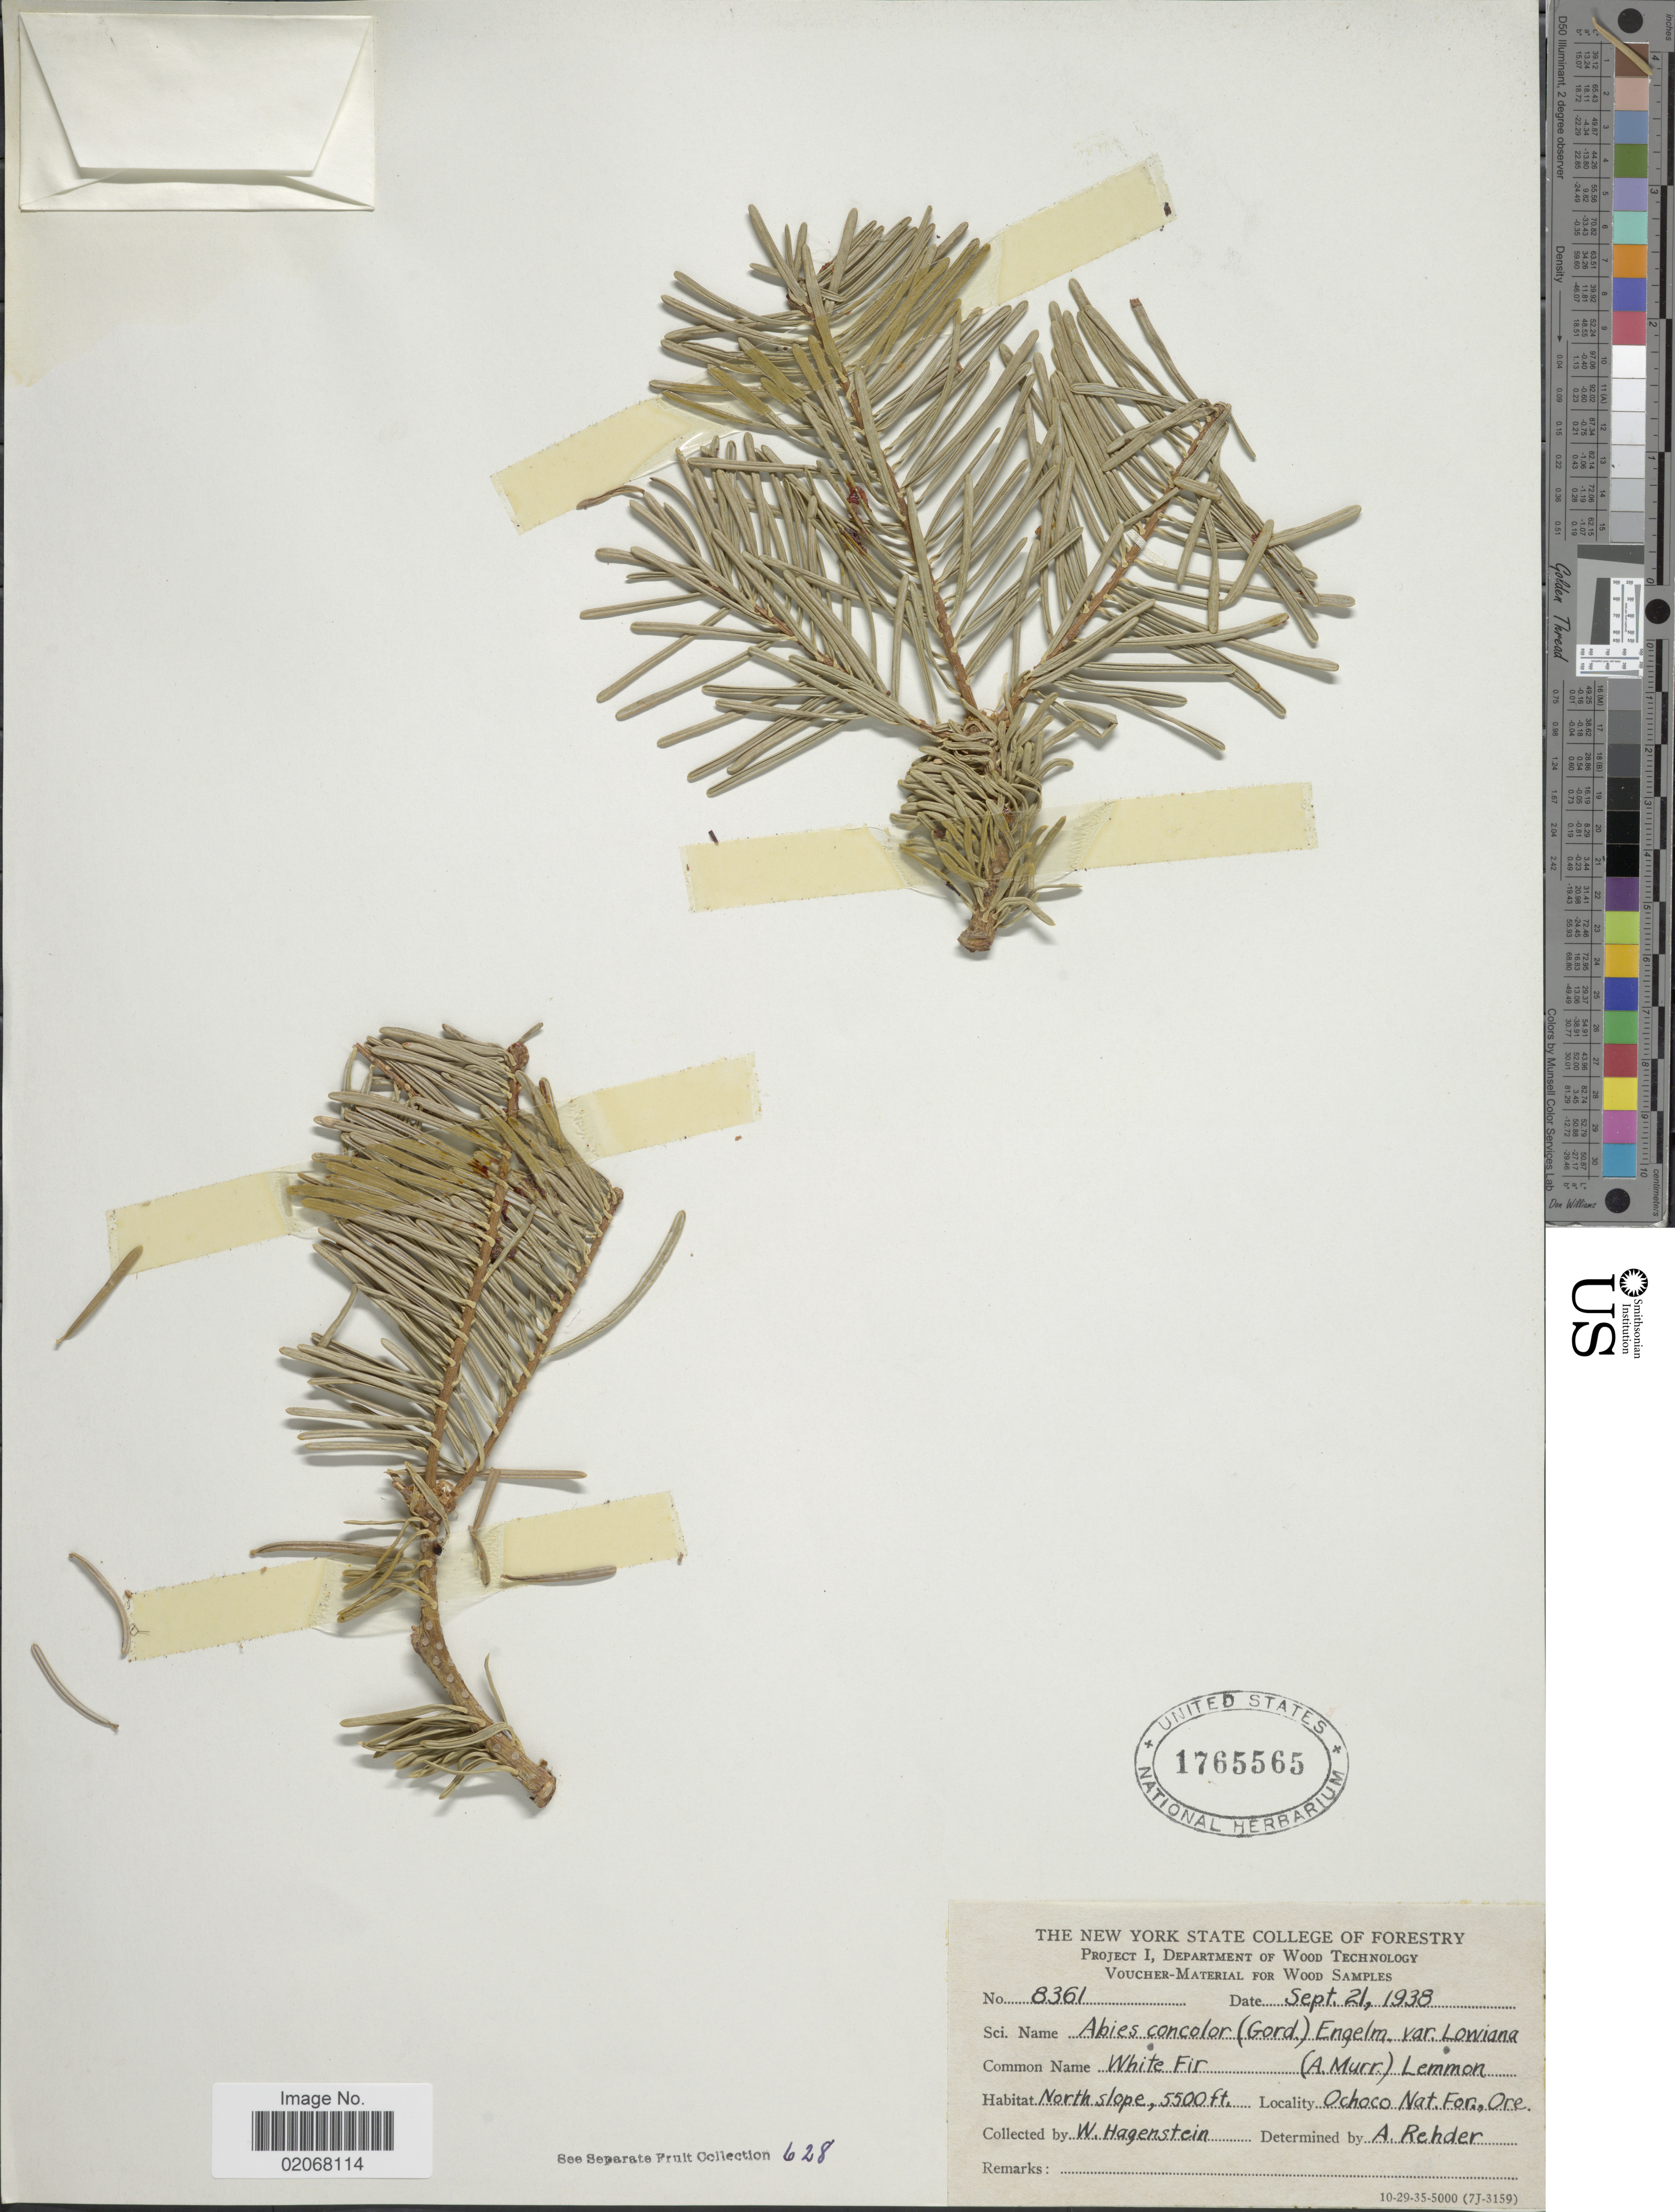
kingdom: Plantae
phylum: Tracheophyta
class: Pinopsida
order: Pinales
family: Pinaceae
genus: Abies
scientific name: Abies concolor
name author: (Gordon & Glend.) Lindl. ex Hildebr.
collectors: W. Hagenstein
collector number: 8361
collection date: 1938-09-21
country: United States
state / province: Oregon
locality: Ochoco Nat. For., Ore.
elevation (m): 1676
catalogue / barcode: US 1765565